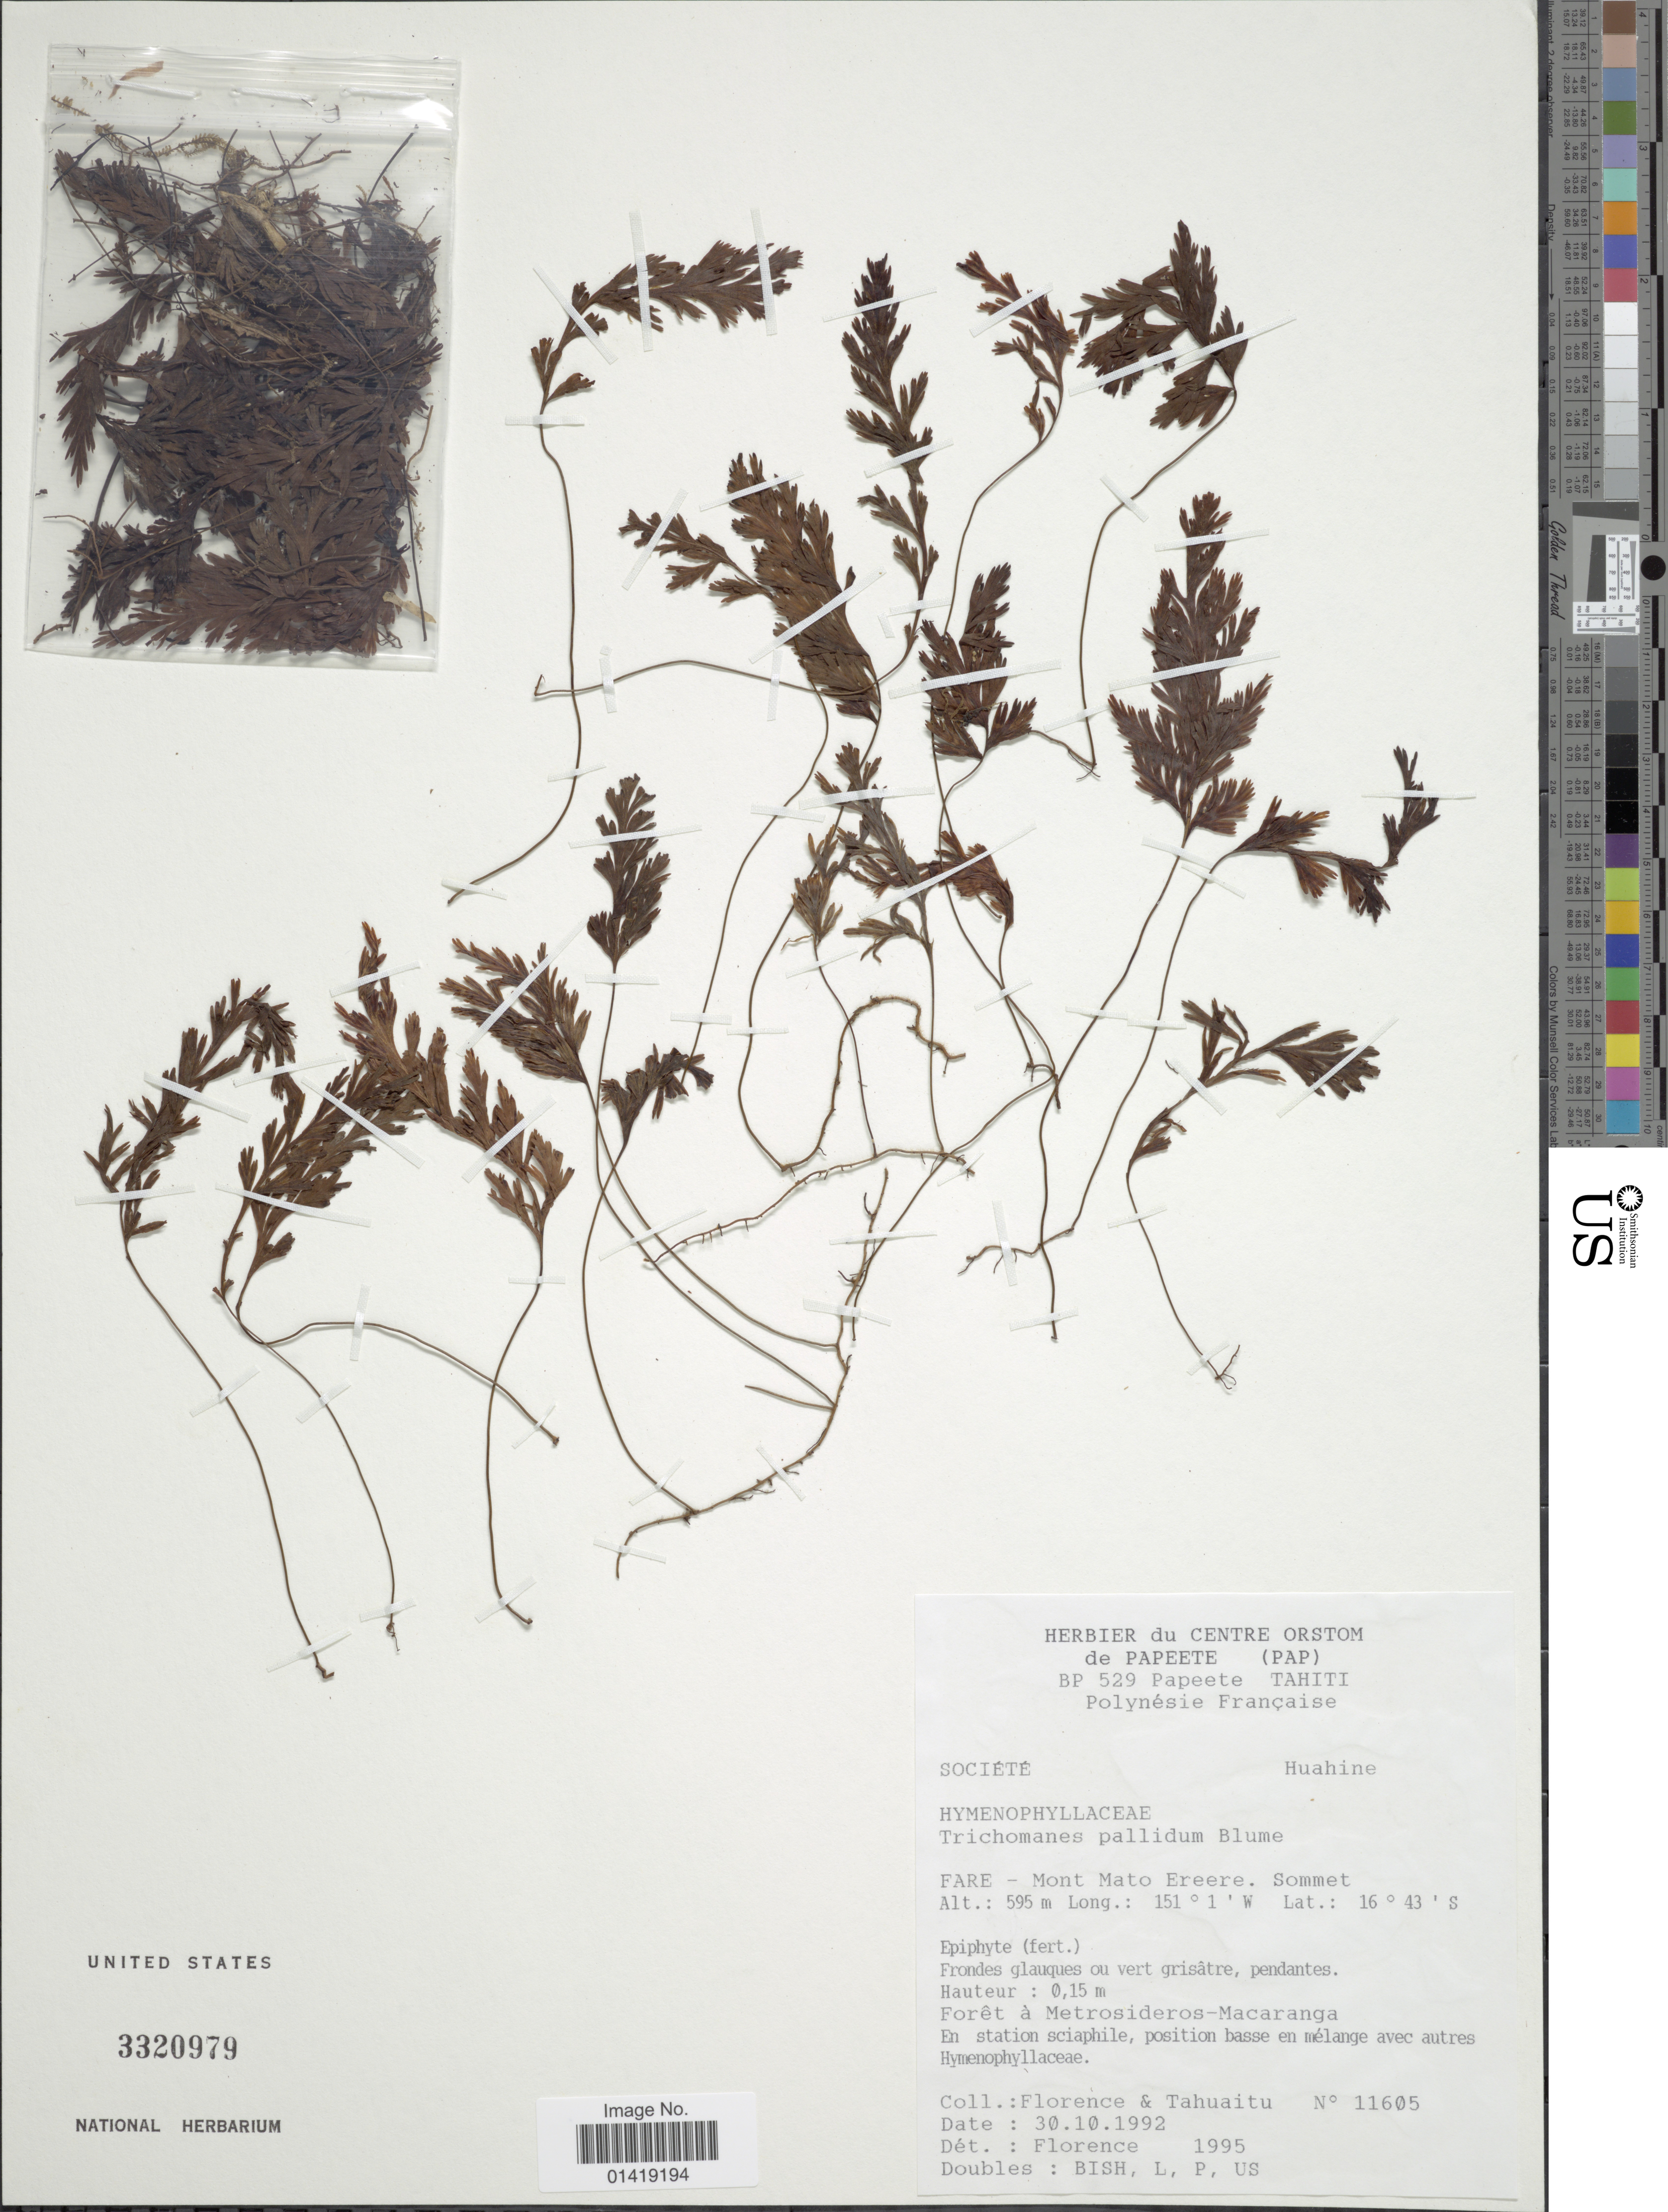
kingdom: Plantae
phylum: Tracheophyta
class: Polypodiopsida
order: Hymenophyllales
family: Hymenophyllaceae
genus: Hymenophyllum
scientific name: Hymenophyllum pallidum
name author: (Blume) Ebihara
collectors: -. Florence & -. Tahuaitu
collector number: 11605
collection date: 1992-10-30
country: French Polynesia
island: Huahine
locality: Societe Huahine Fare Mont Mato Ereere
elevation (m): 595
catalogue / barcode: US 3320979